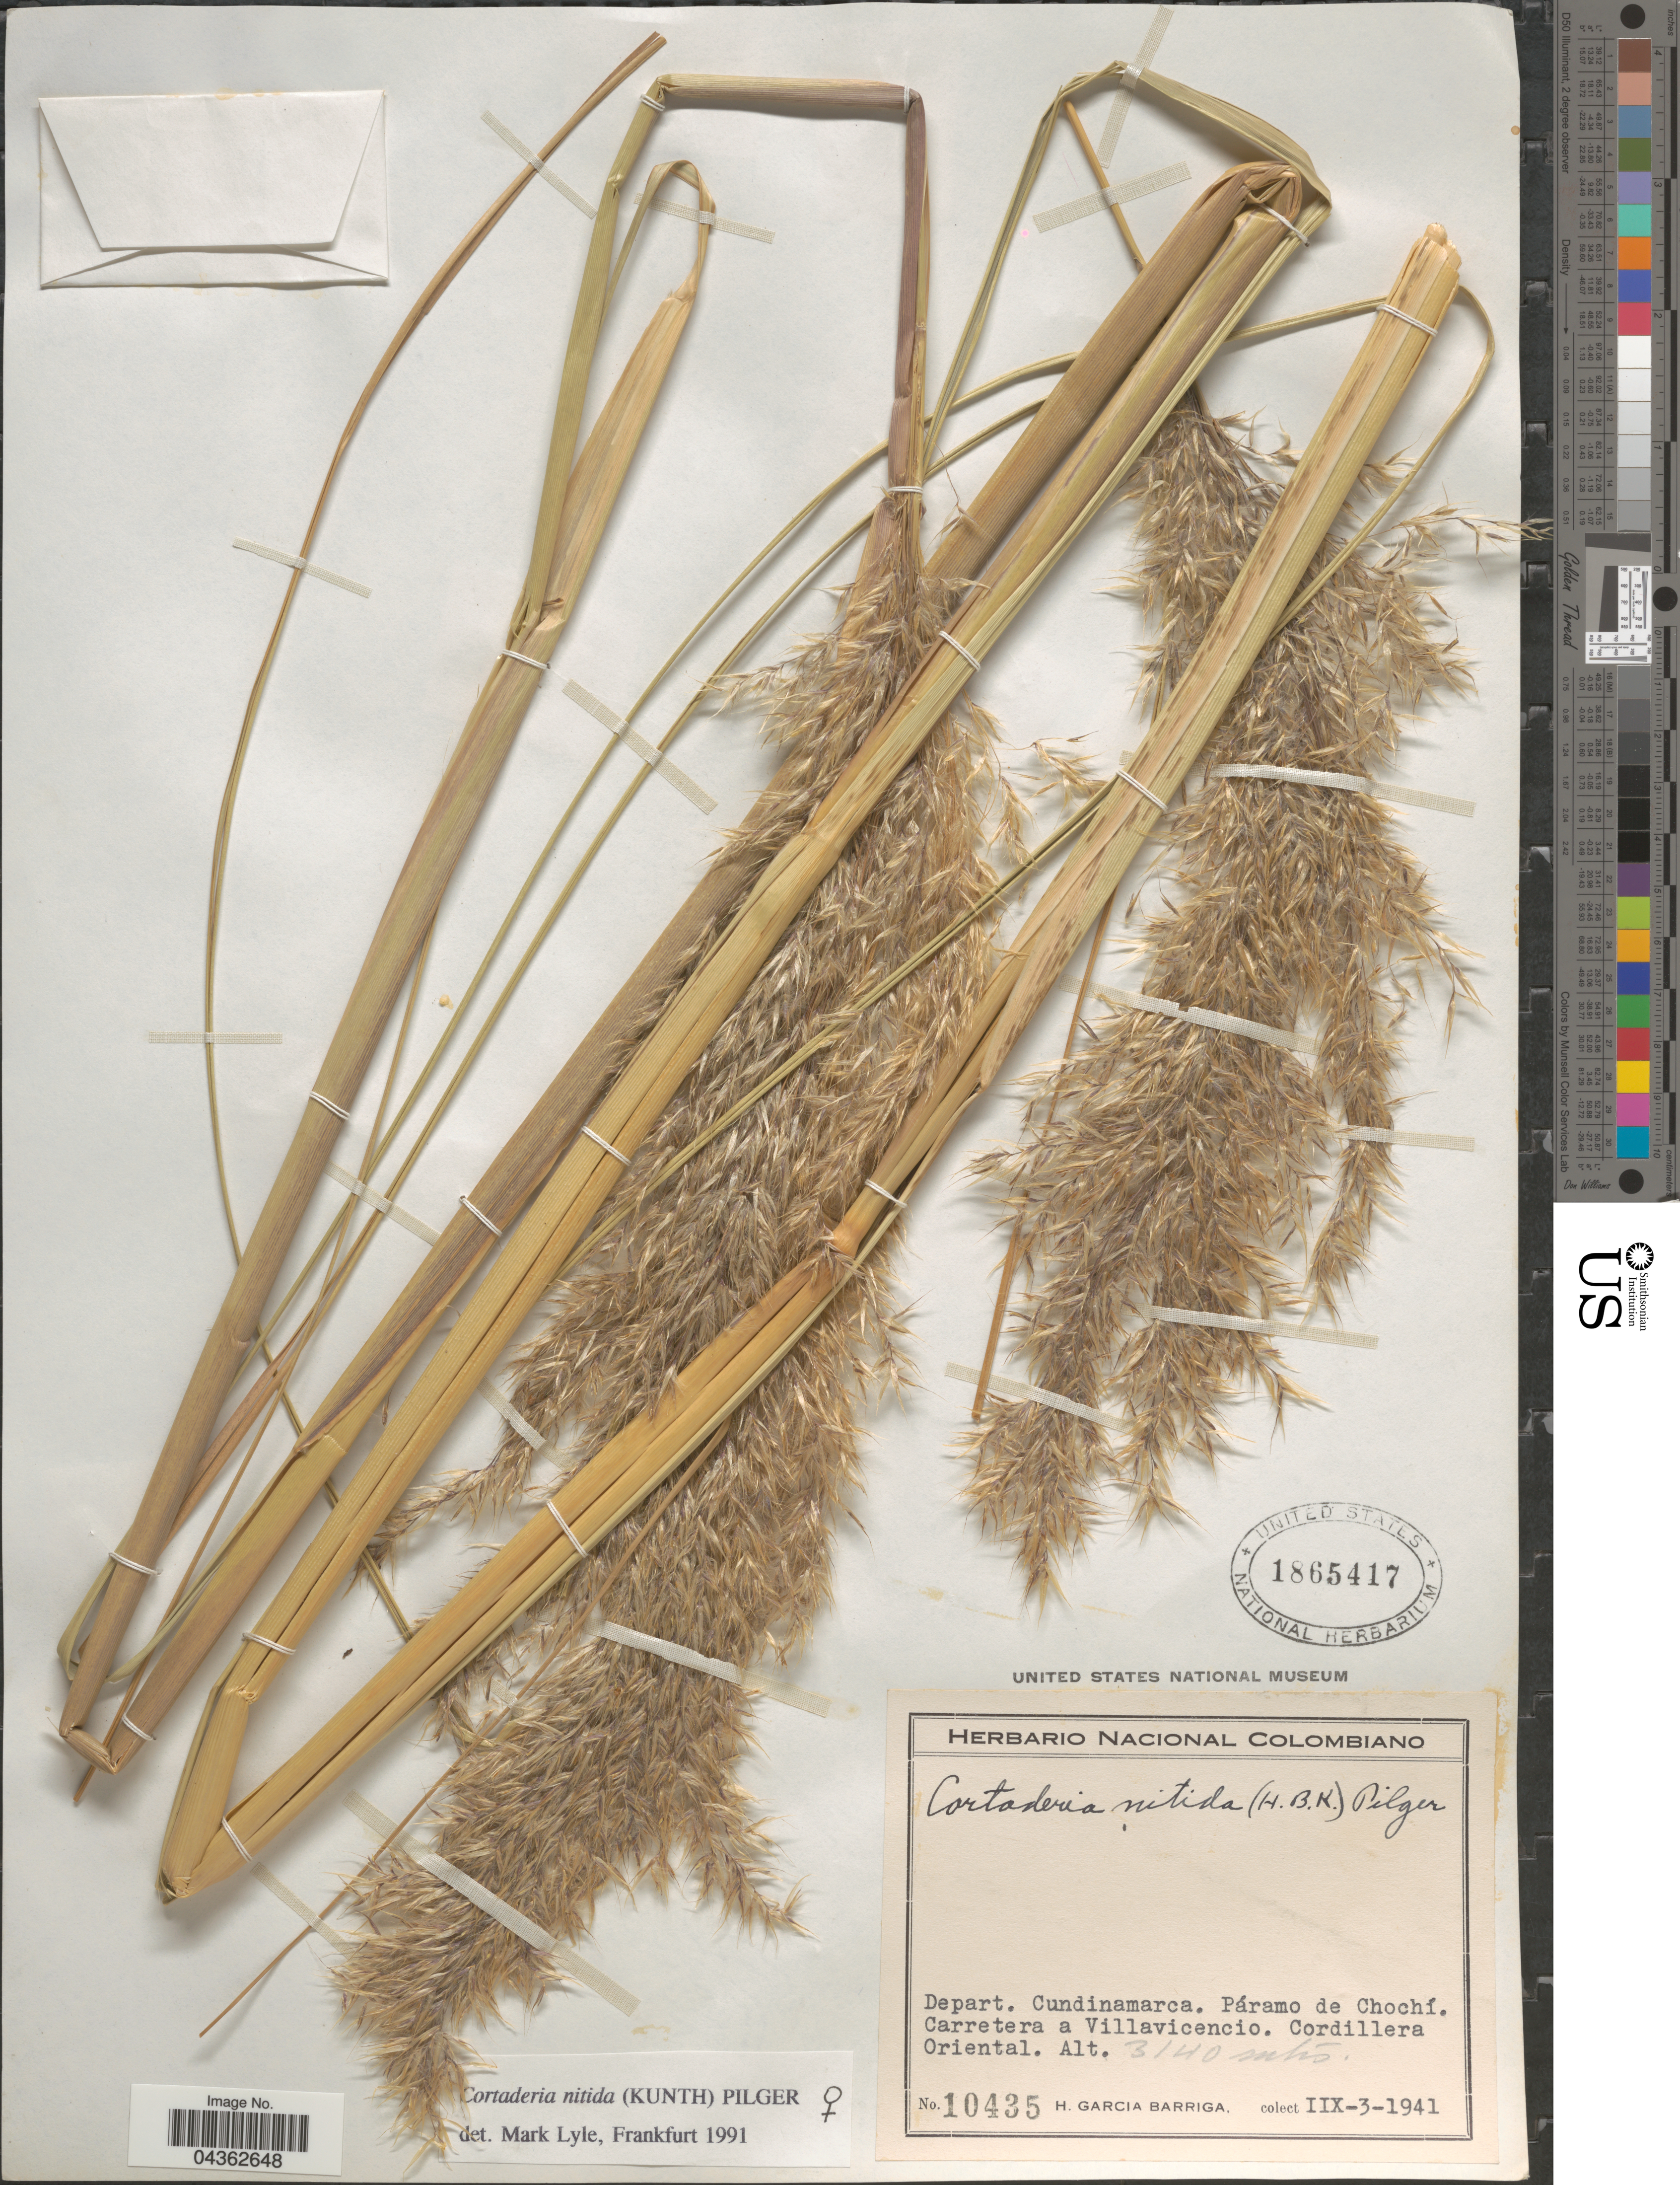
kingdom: Plantae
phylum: Tracheophyta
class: Liliopsida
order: Poales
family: Poaceae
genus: Cortaderia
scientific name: Cortaderia nitida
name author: (Kunth) Pilg.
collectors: H. García Barriga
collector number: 10435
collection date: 1941-08-03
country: Colombia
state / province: Cundinamarca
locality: Depart. Cundinamarca. Páramo de Chochí. Carretera a Villavicencio. Cordillera Oriental.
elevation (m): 3140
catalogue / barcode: US 1865417